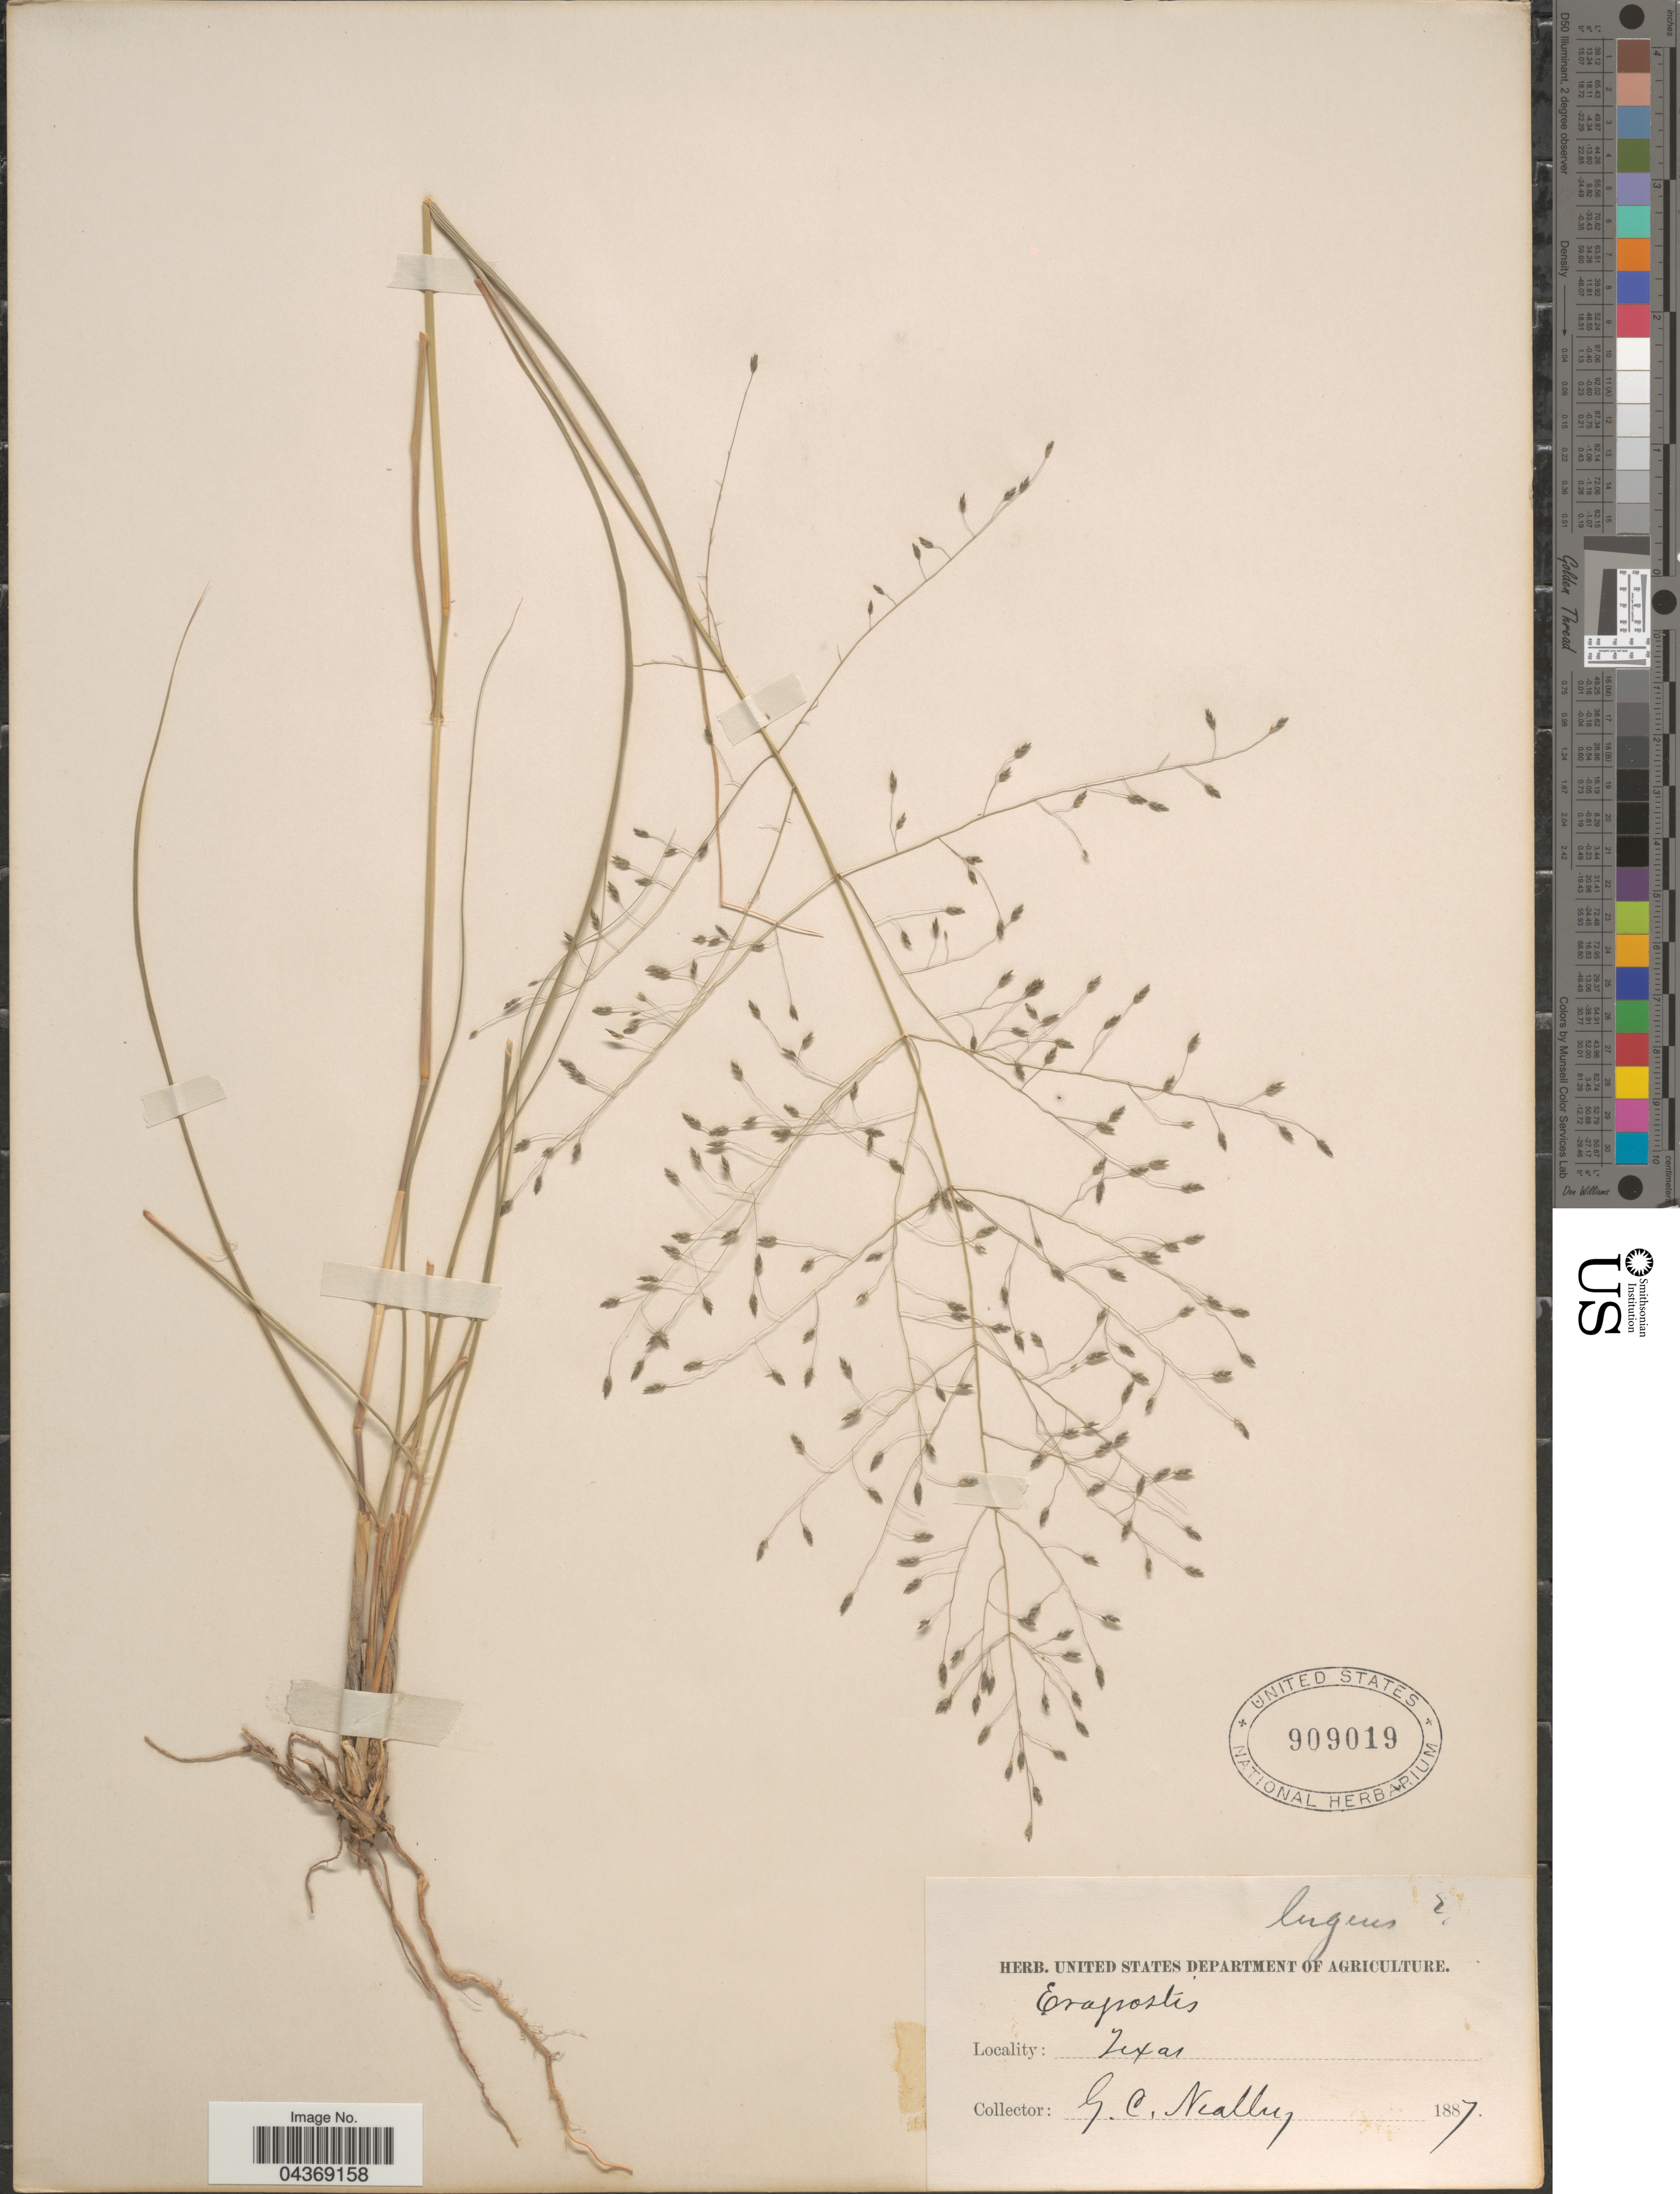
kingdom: Plantae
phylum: Tracheophyta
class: Liliopsida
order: Poales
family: Poaceae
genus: Eragrostis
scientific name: Eragrostis intermedia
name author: Hitchc.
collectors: G. C. Nealley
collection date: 1887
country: United States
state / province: Texas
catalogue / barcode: US 909019